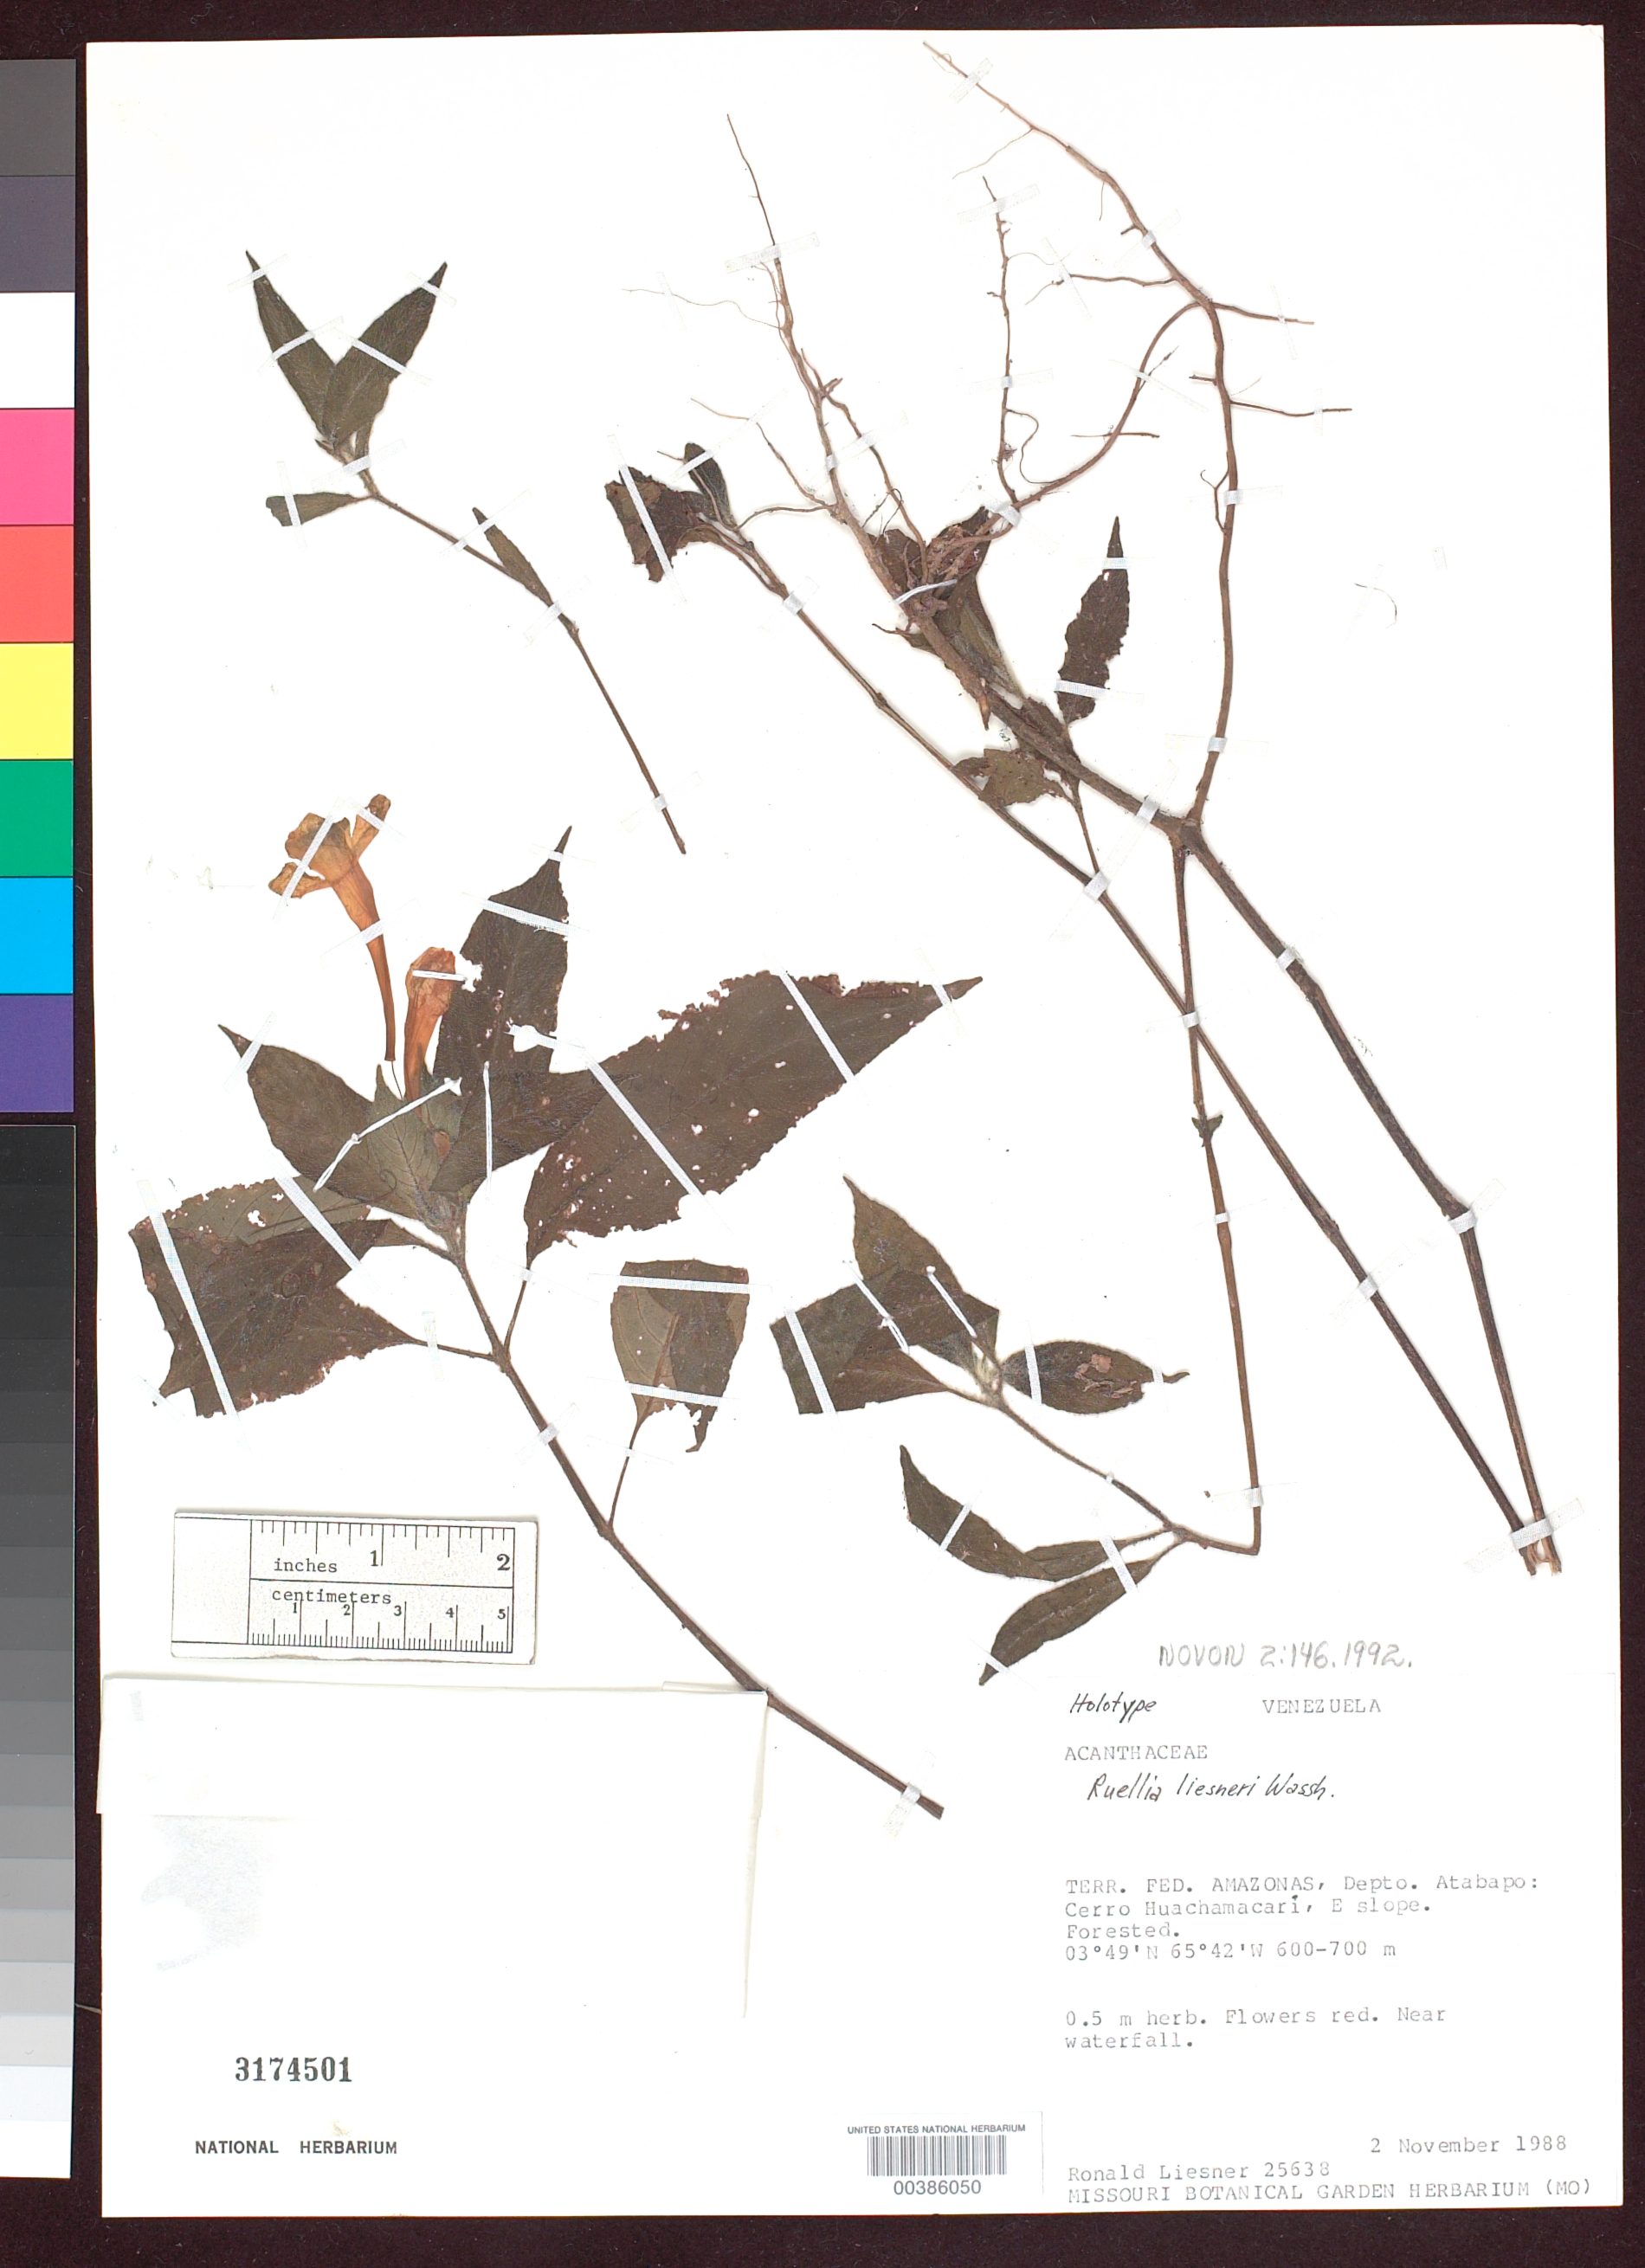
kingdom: Plantae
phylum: Tracheophyta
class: Magnoliopsida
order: Lamiales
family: Acanthaceae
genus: Ruellia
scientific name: Ruellia liesneri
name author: Wassh.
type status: Holotype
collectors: R. L. Liesner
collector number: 25638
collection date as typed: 02 Nov 1988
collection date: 1988-11-02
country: Venezuela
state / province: Amazonas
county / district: Atabapo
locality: Cerro Huachamacari, E slope.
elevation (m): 600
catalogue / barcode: US 3174501